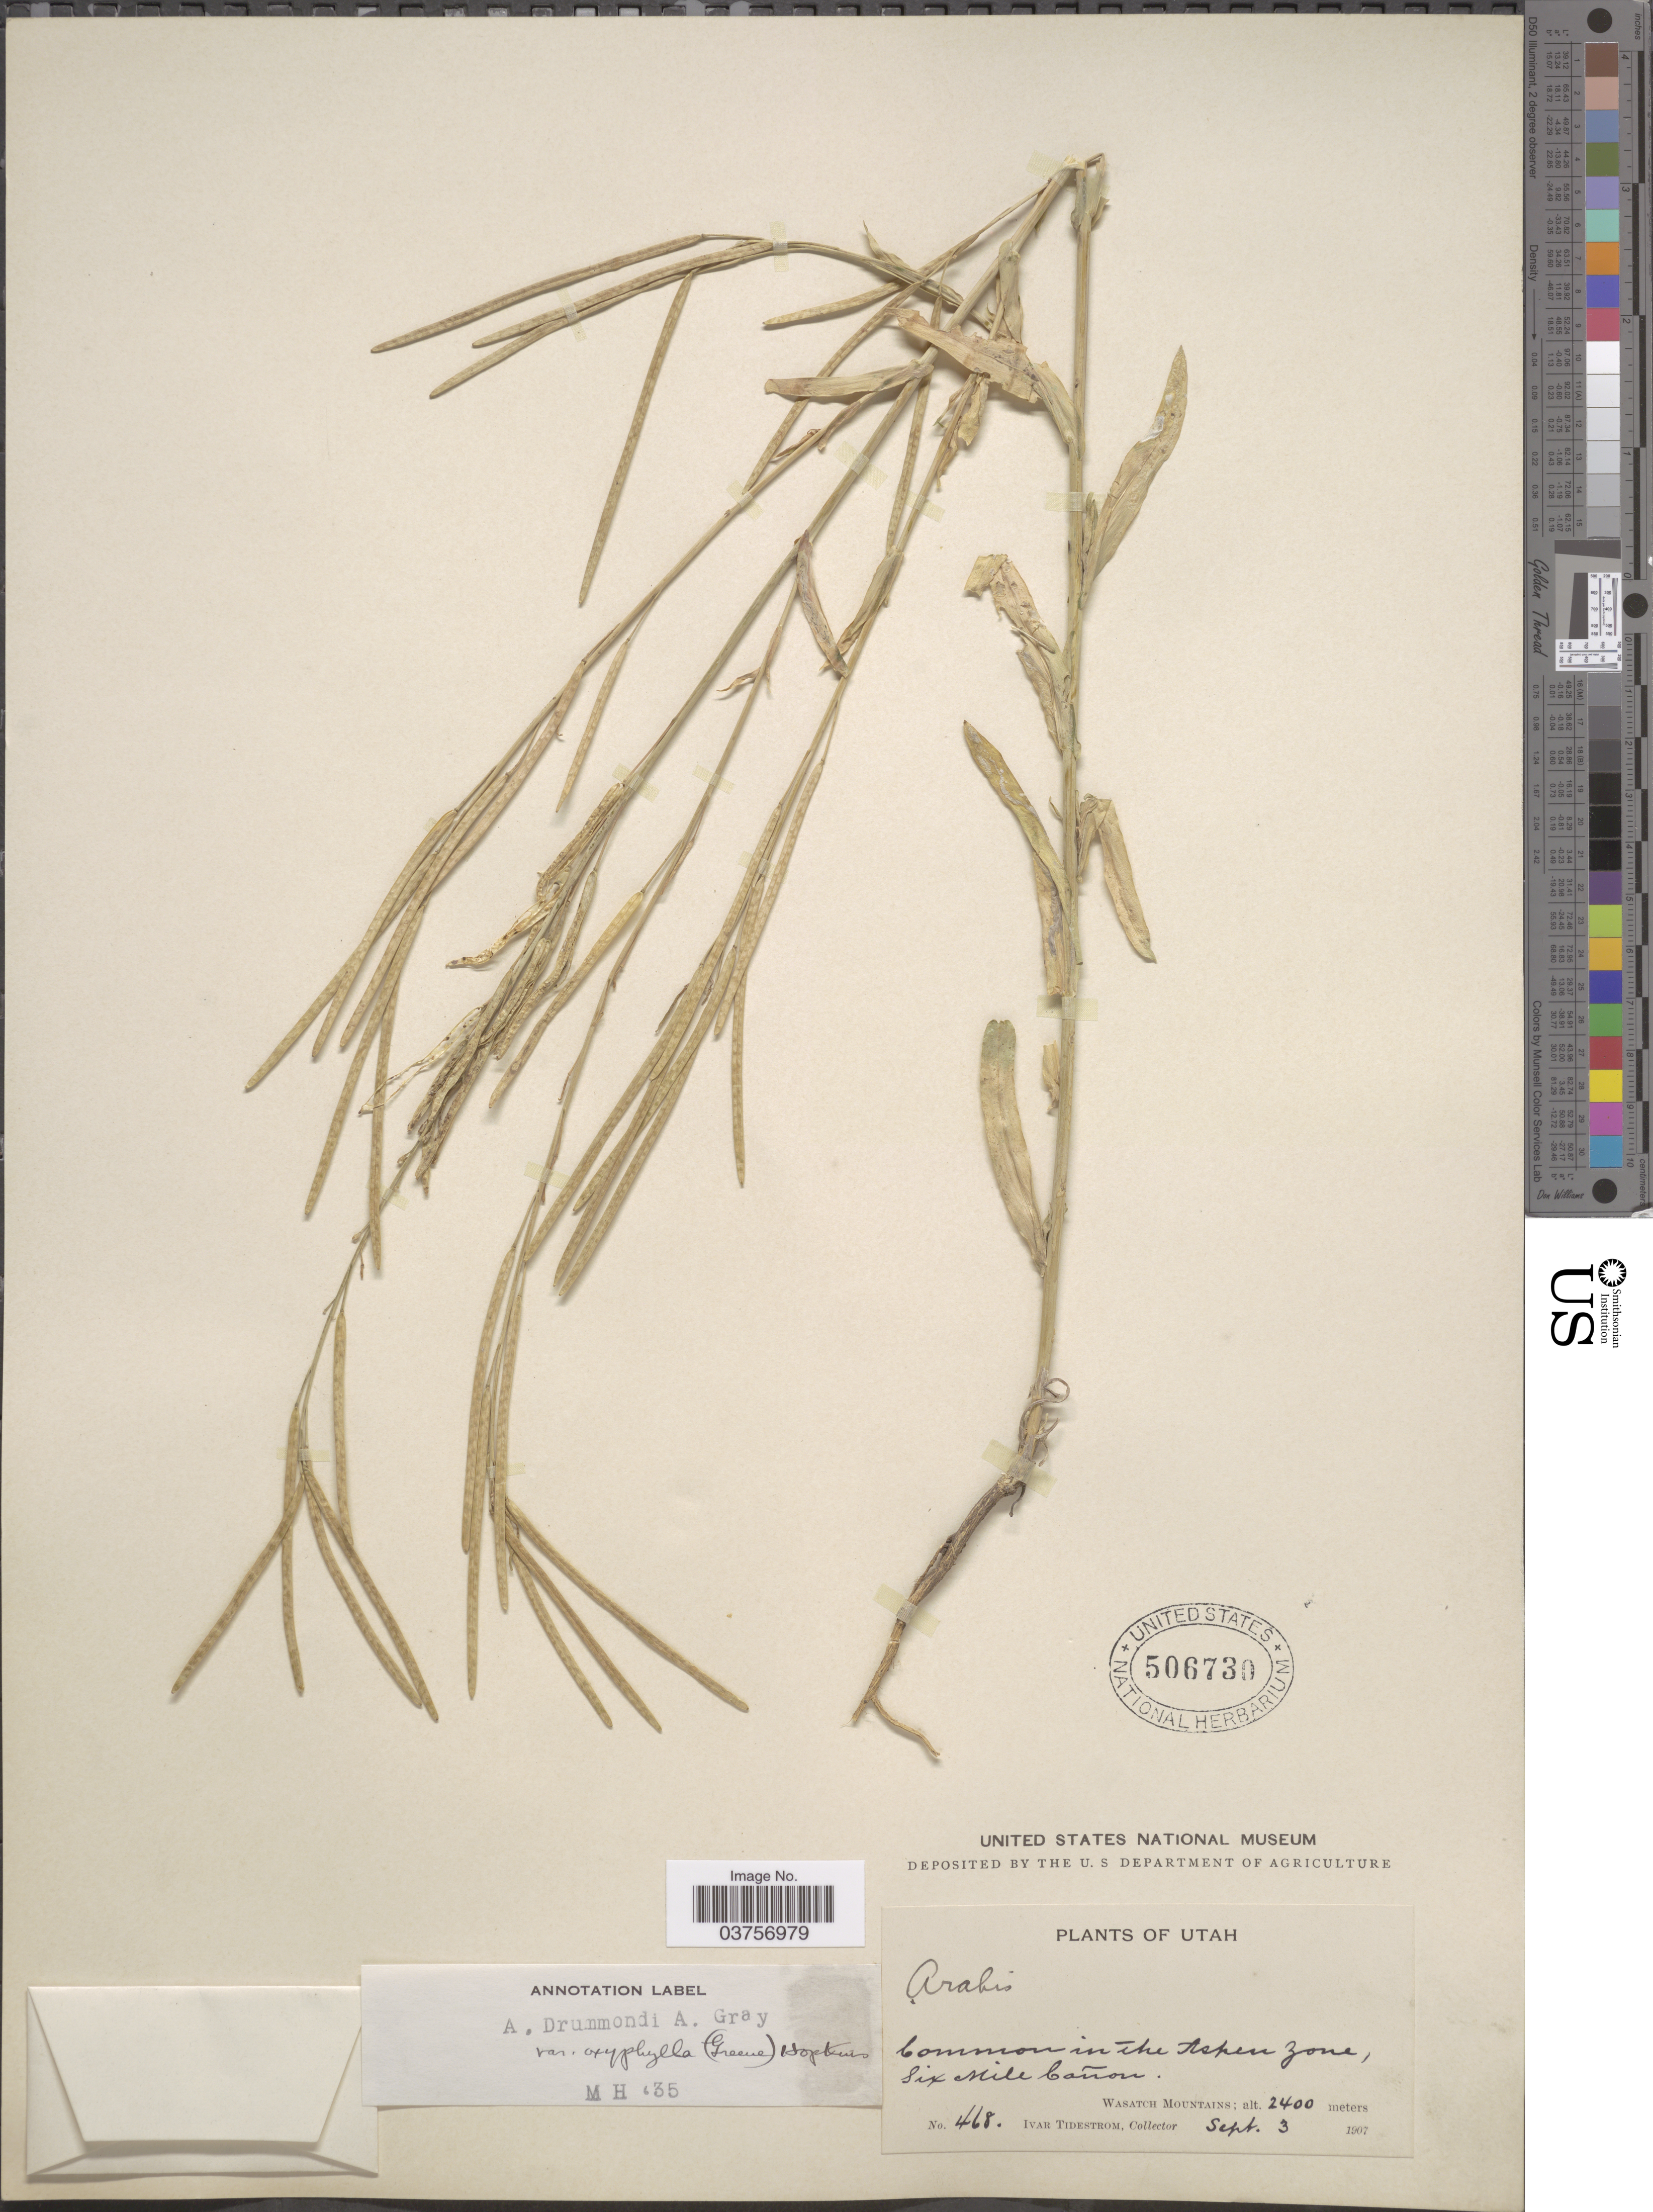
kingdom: Plantae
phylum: Tracheophyta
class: Magnoliopsida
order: Brassicales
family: Brassicaceae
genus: Arabis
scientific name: Arabis drummondii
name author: A. Gray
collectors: I. F. Tidestrom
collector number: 468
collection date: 1907-09-03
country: United States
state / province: Utah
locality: Common in the Aspen Zone, Six Mile Cañon. Wasatch Mountains.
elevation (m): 2400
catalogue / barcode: US 506730